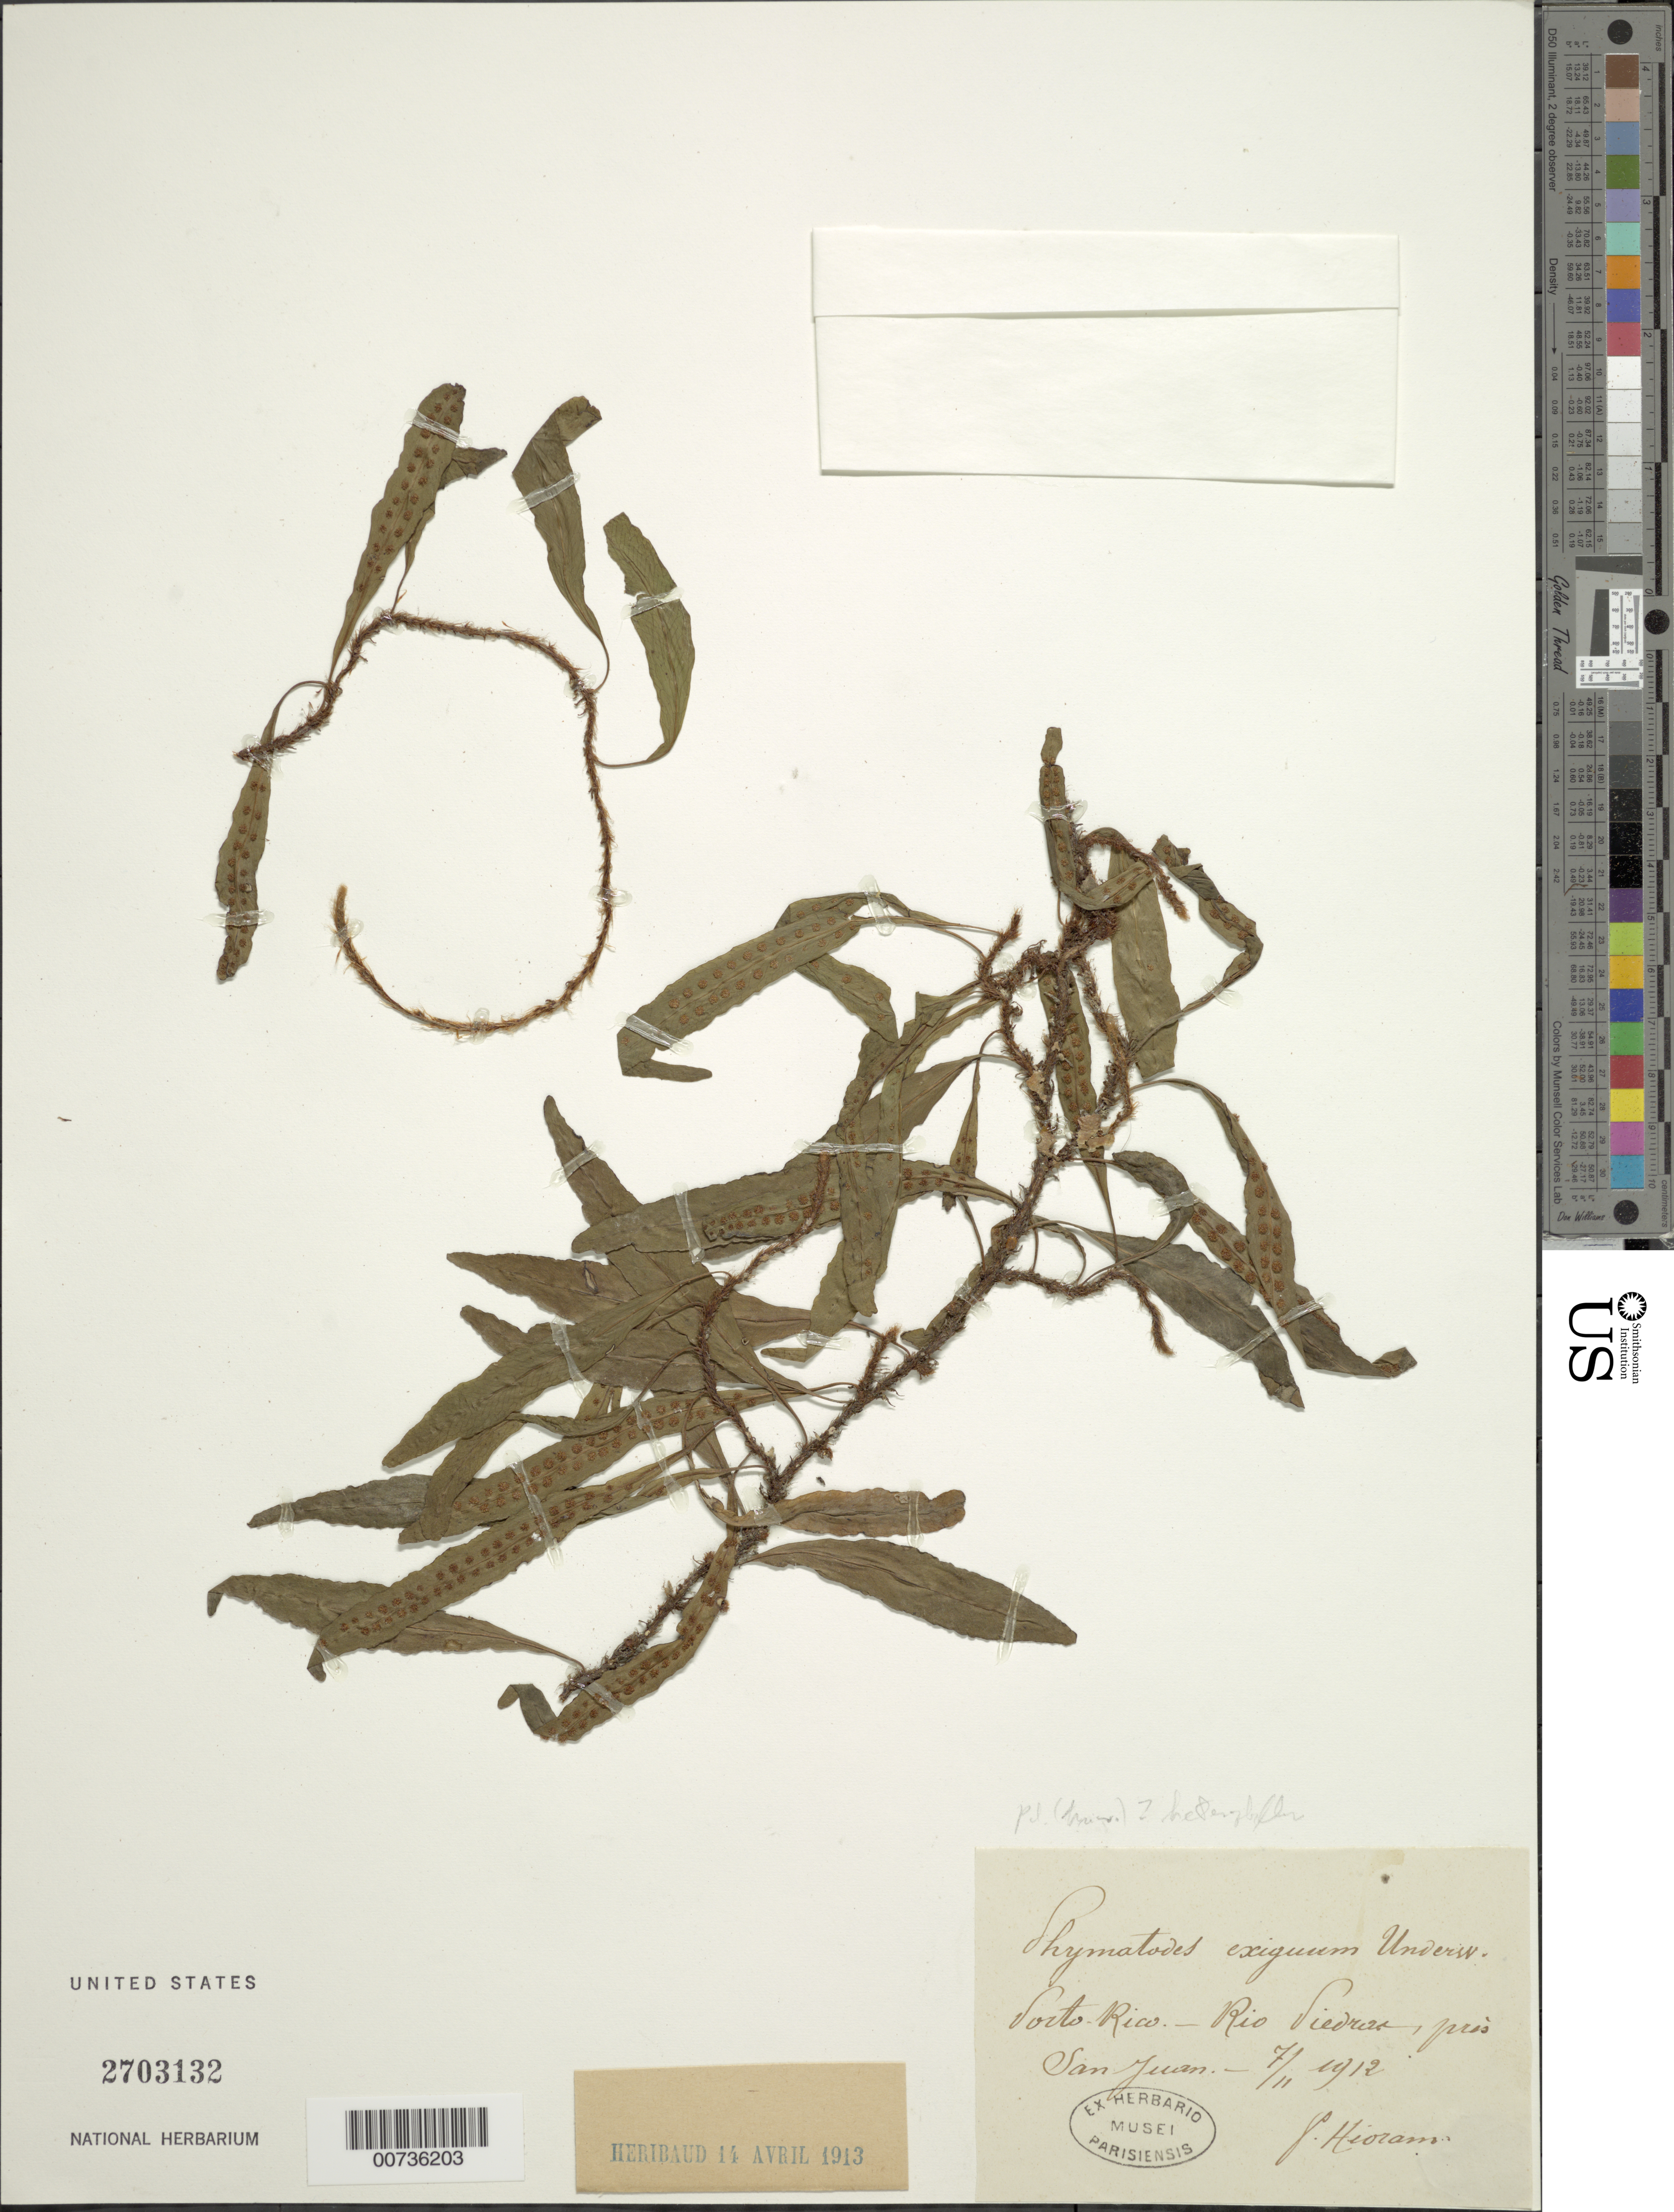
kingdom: Plantae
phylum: Tracheophyta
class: Polypodiopsida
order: Polypodiales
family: Polypodiaceae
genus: Microgramma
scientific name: Microgramma heterophylla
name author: (L.) Wherry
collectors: Bro. Hioram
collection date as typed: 11 Jul 1912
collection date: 1912-07-11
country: Puerto Rico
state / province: San Juan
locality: Rio Piedras, San Juan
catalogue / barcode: US 2703132